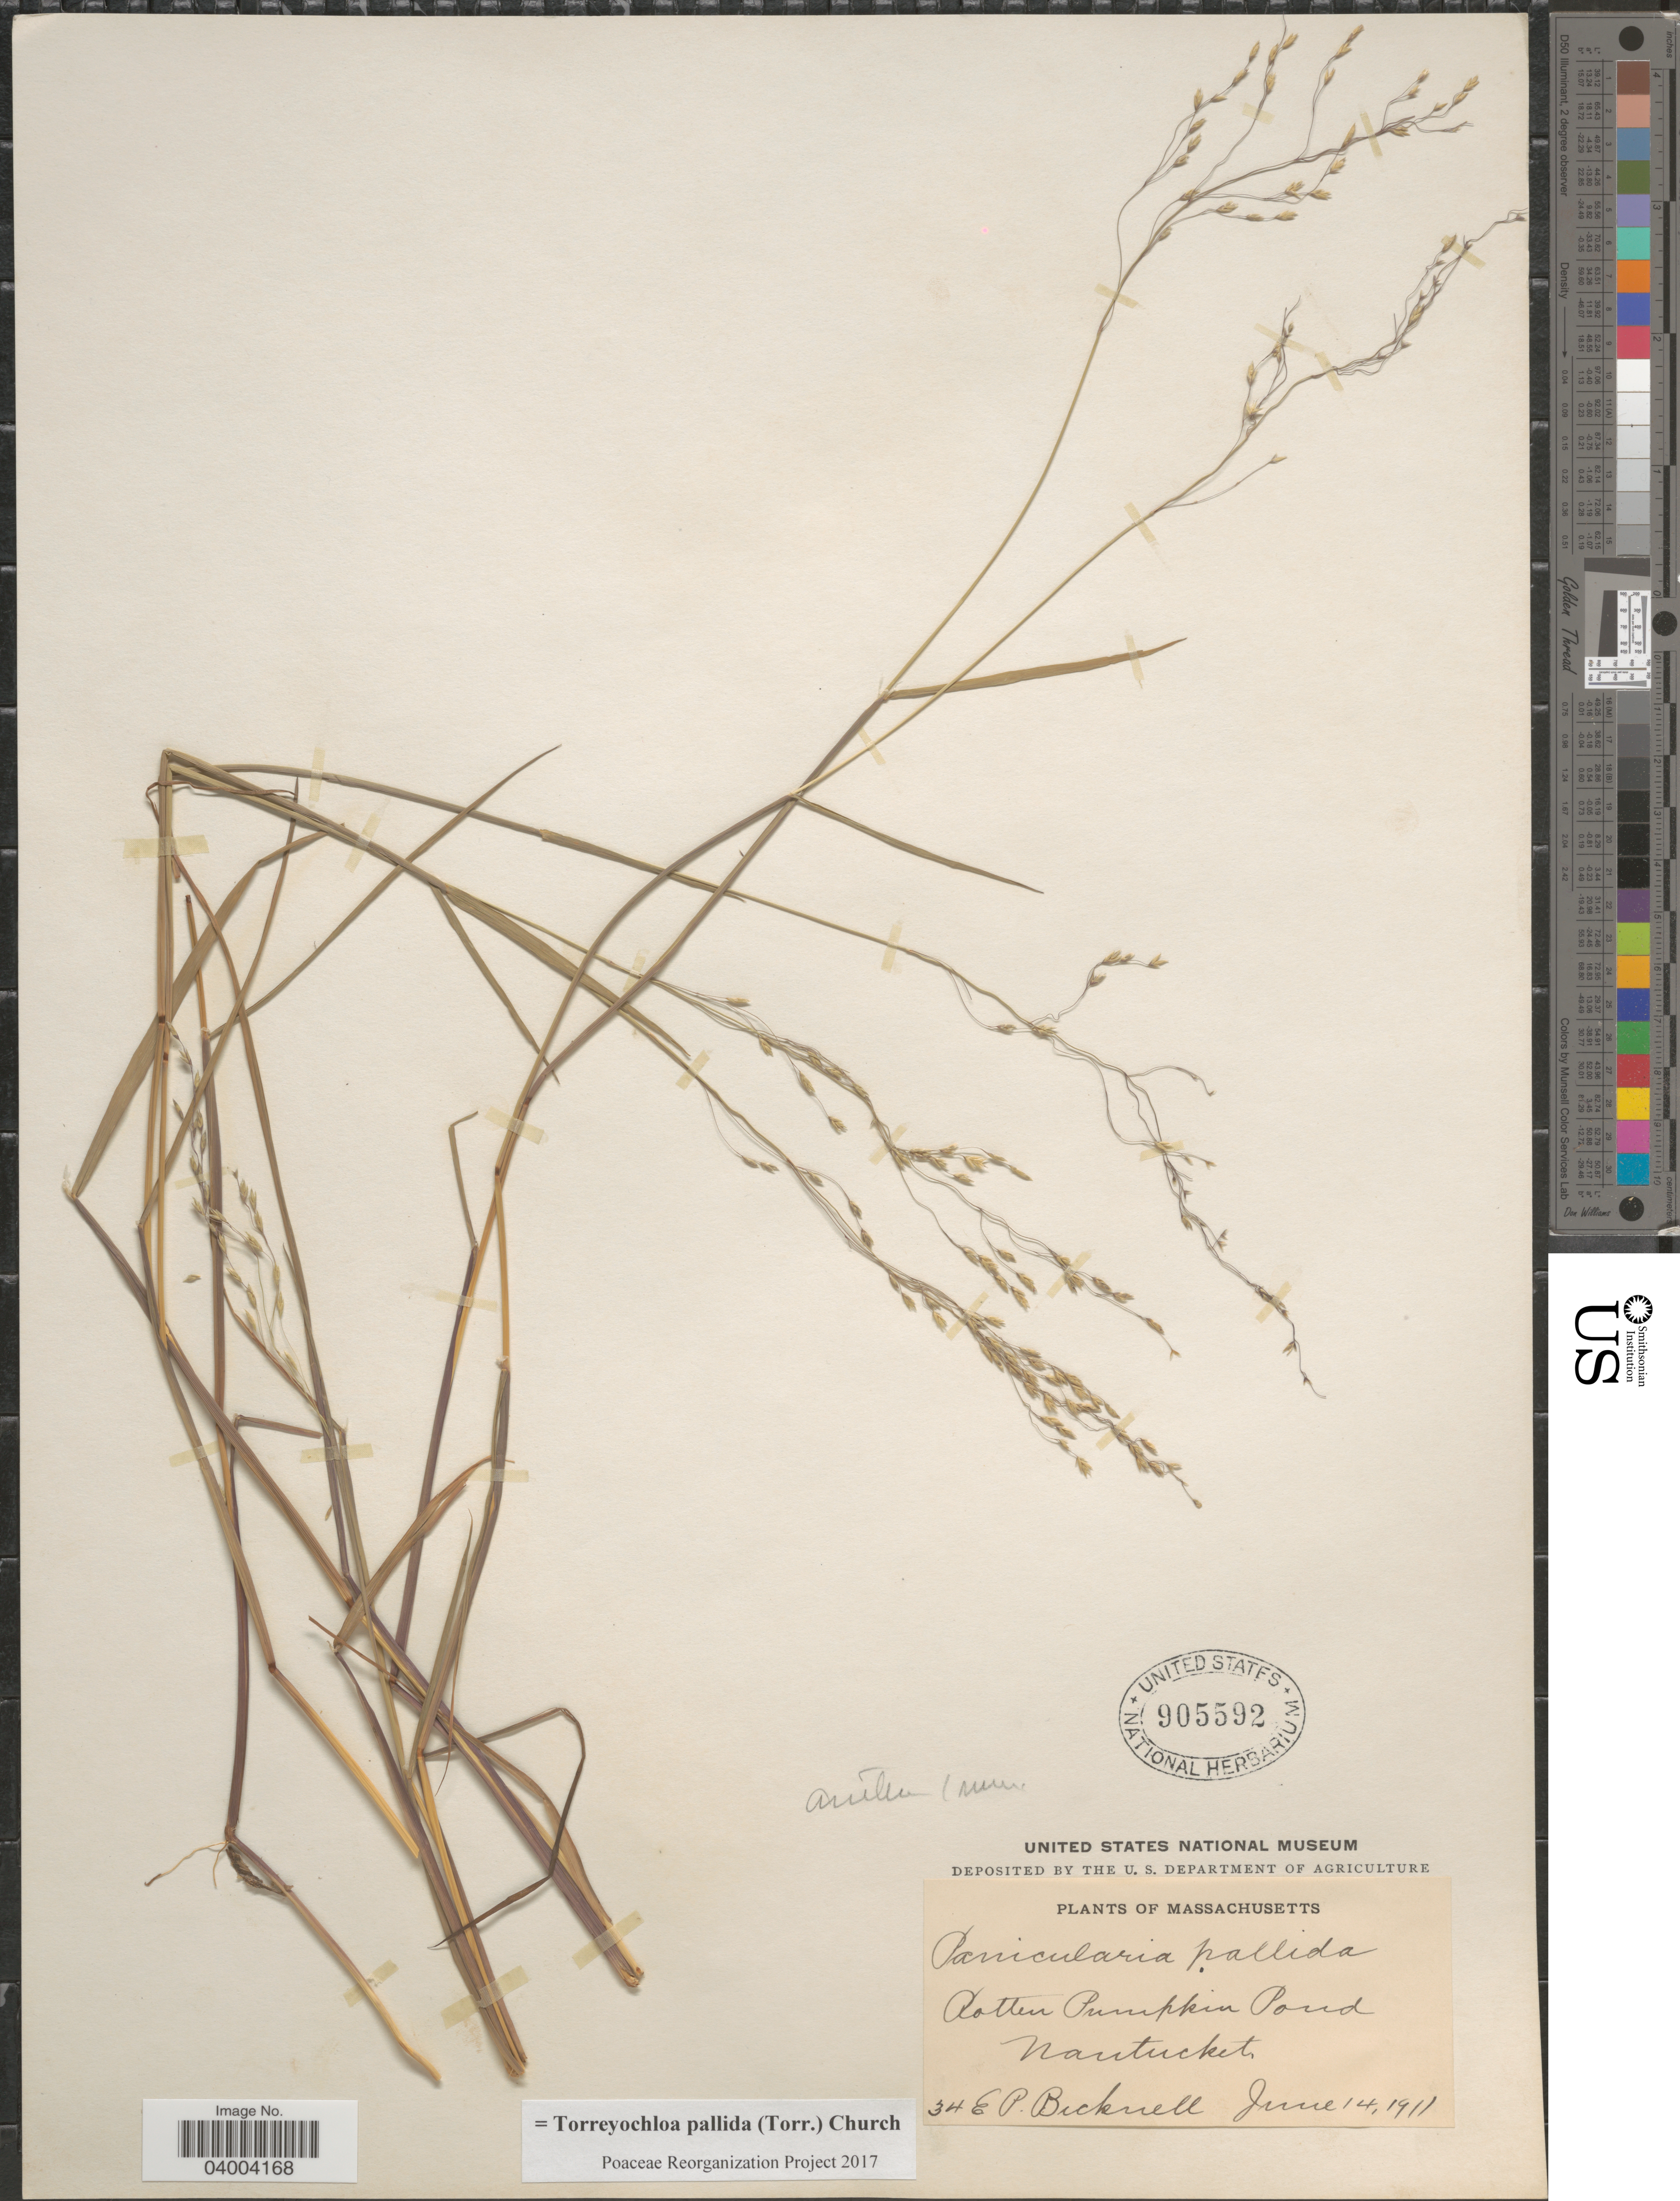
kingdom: Plantae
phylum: Tracheophyta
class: Liliopsida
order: Poales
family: Poaceae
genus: Torreyochloa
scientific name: Torreyochloa pallida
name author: (Torr.) G.L. Church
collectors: E. P. Bicknell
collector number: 34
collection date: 1911-06-14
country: United States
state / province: Massachusetts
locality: Rotten Pumpkin Pond. Nantucket.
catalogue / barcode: US 905592